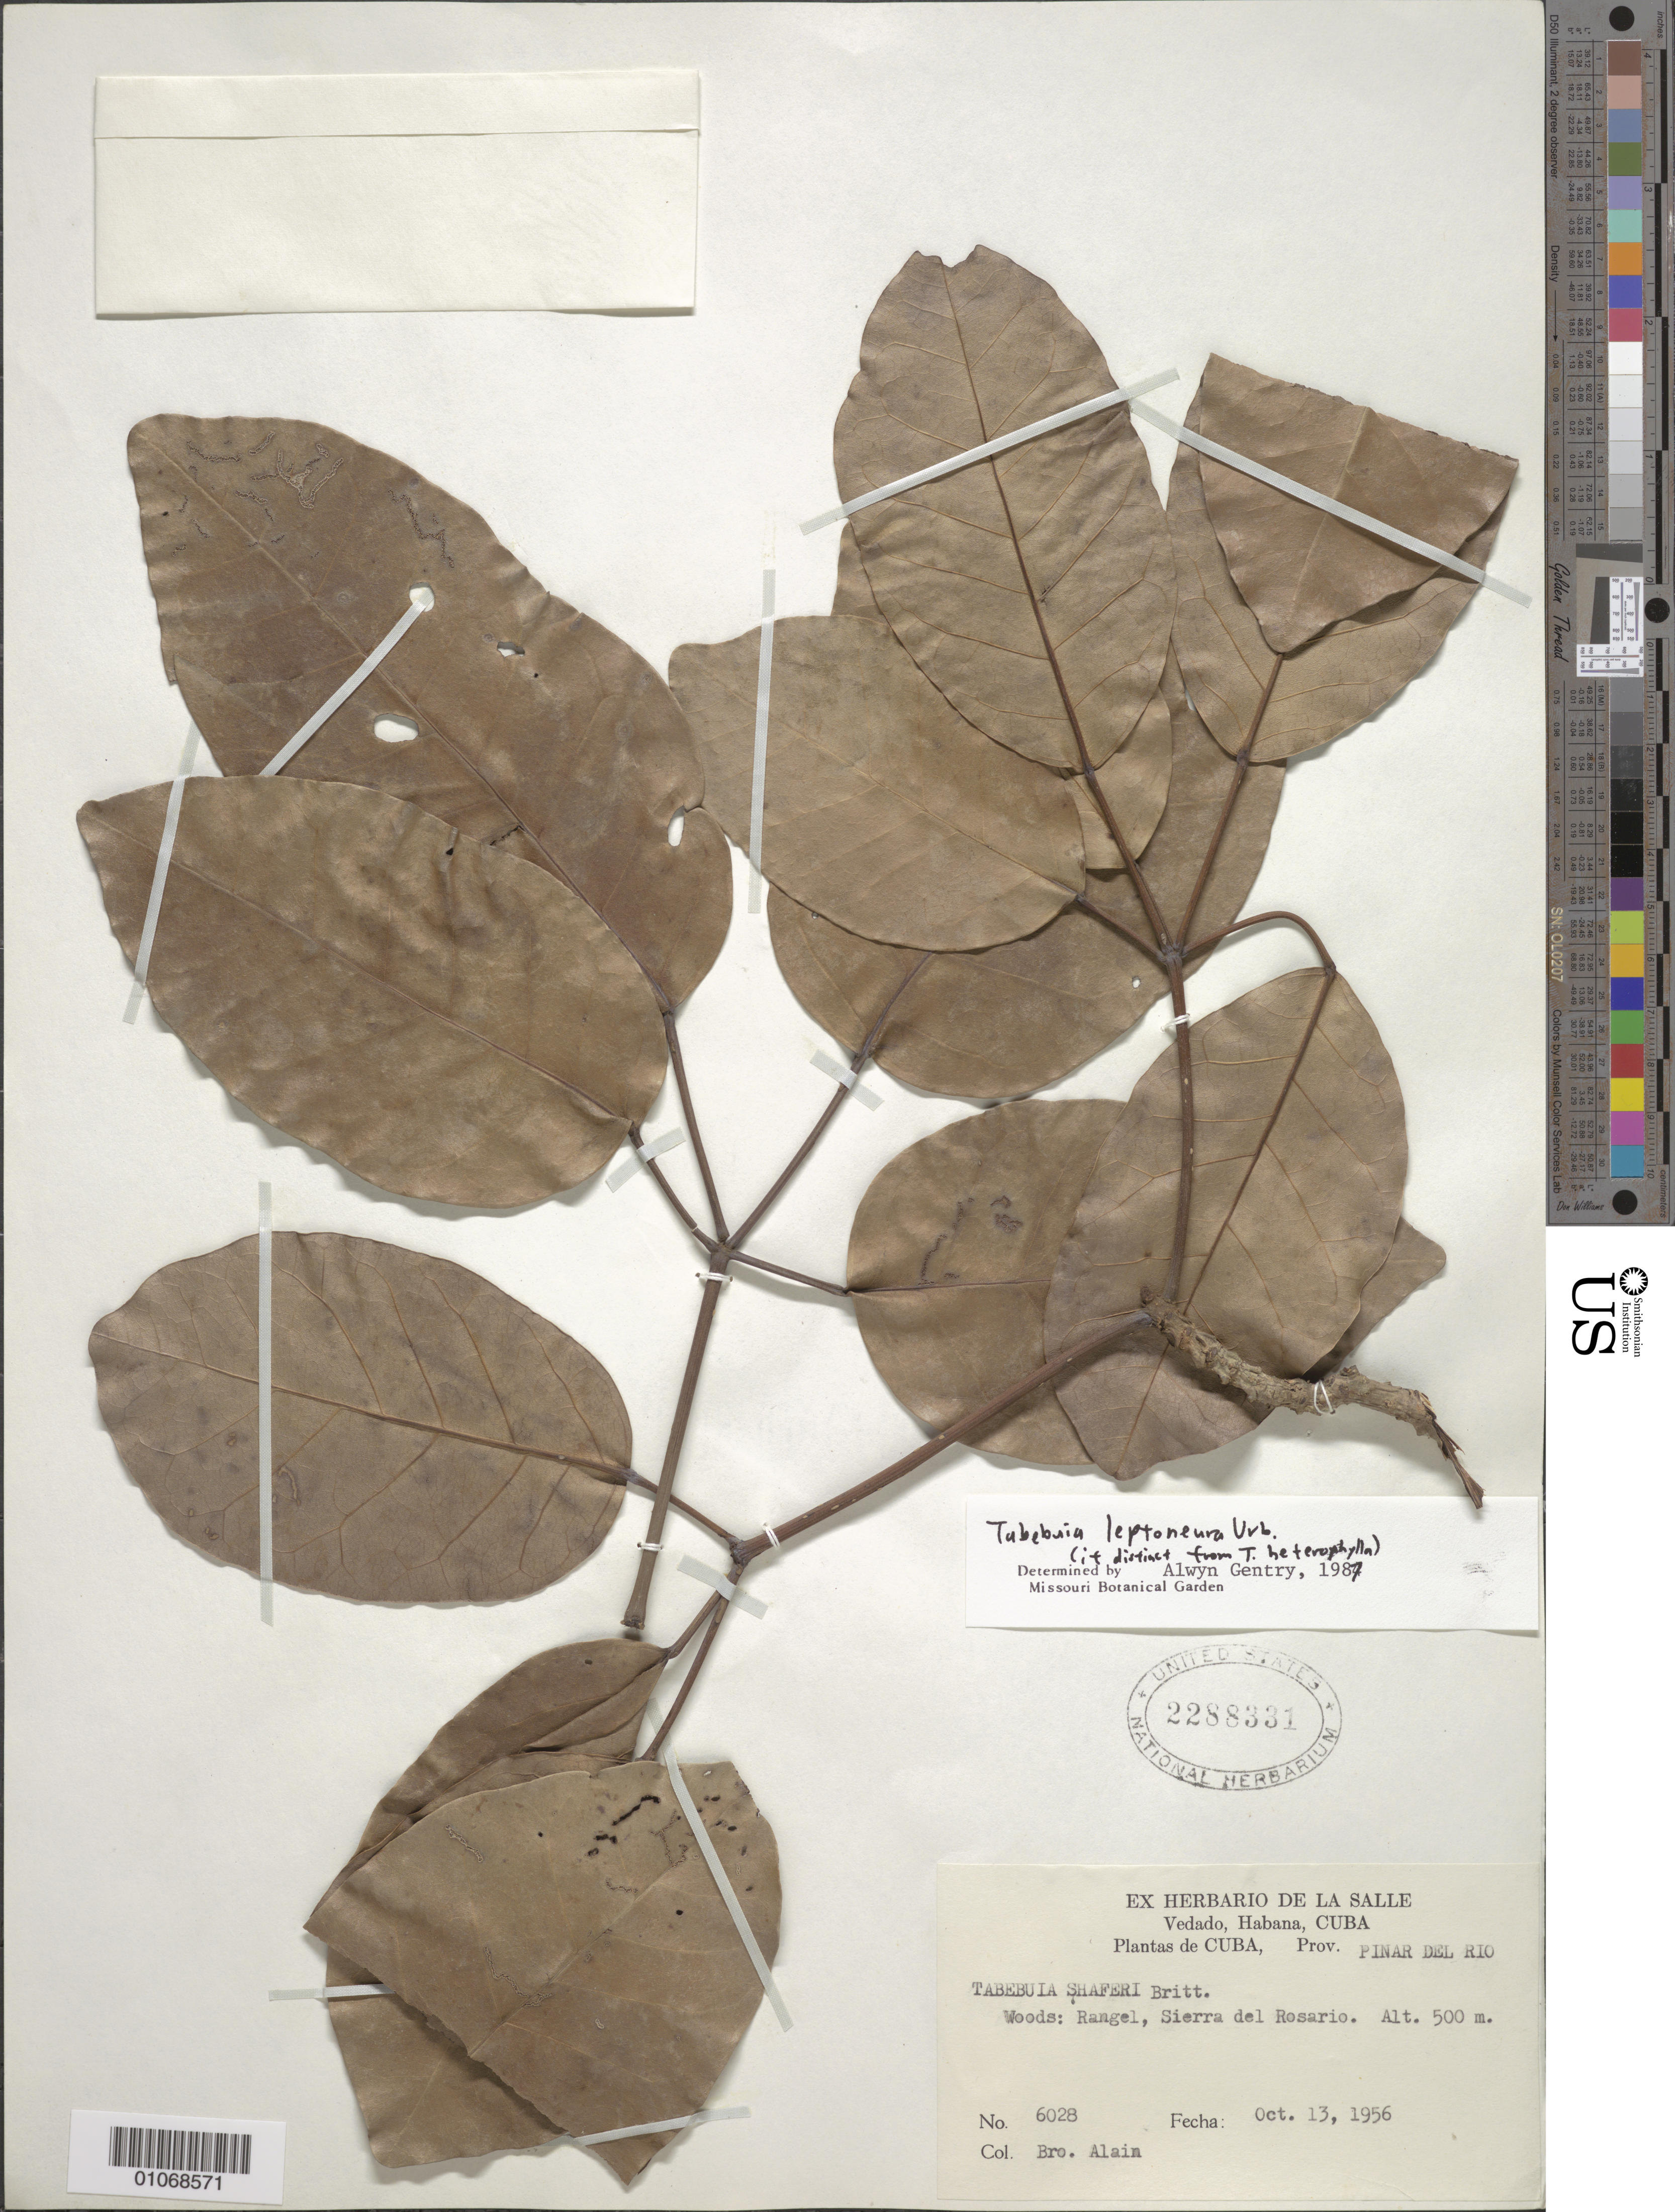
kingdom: Plantae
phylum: Tracheophyta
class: Magnoliopsida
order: Lamiales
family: Bignoniaceae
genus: Tabebuia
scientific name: Tabebuia leptoneura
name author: Urb.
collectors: A. H. Liogier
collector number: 6028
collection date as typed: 13 Oct 1956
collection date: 1956-10-13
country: Cuba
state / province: Pinar del Rio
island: Cuba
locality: Woods: Rangel, Sierra del Rosario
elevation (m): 500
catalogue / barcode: US 2288331